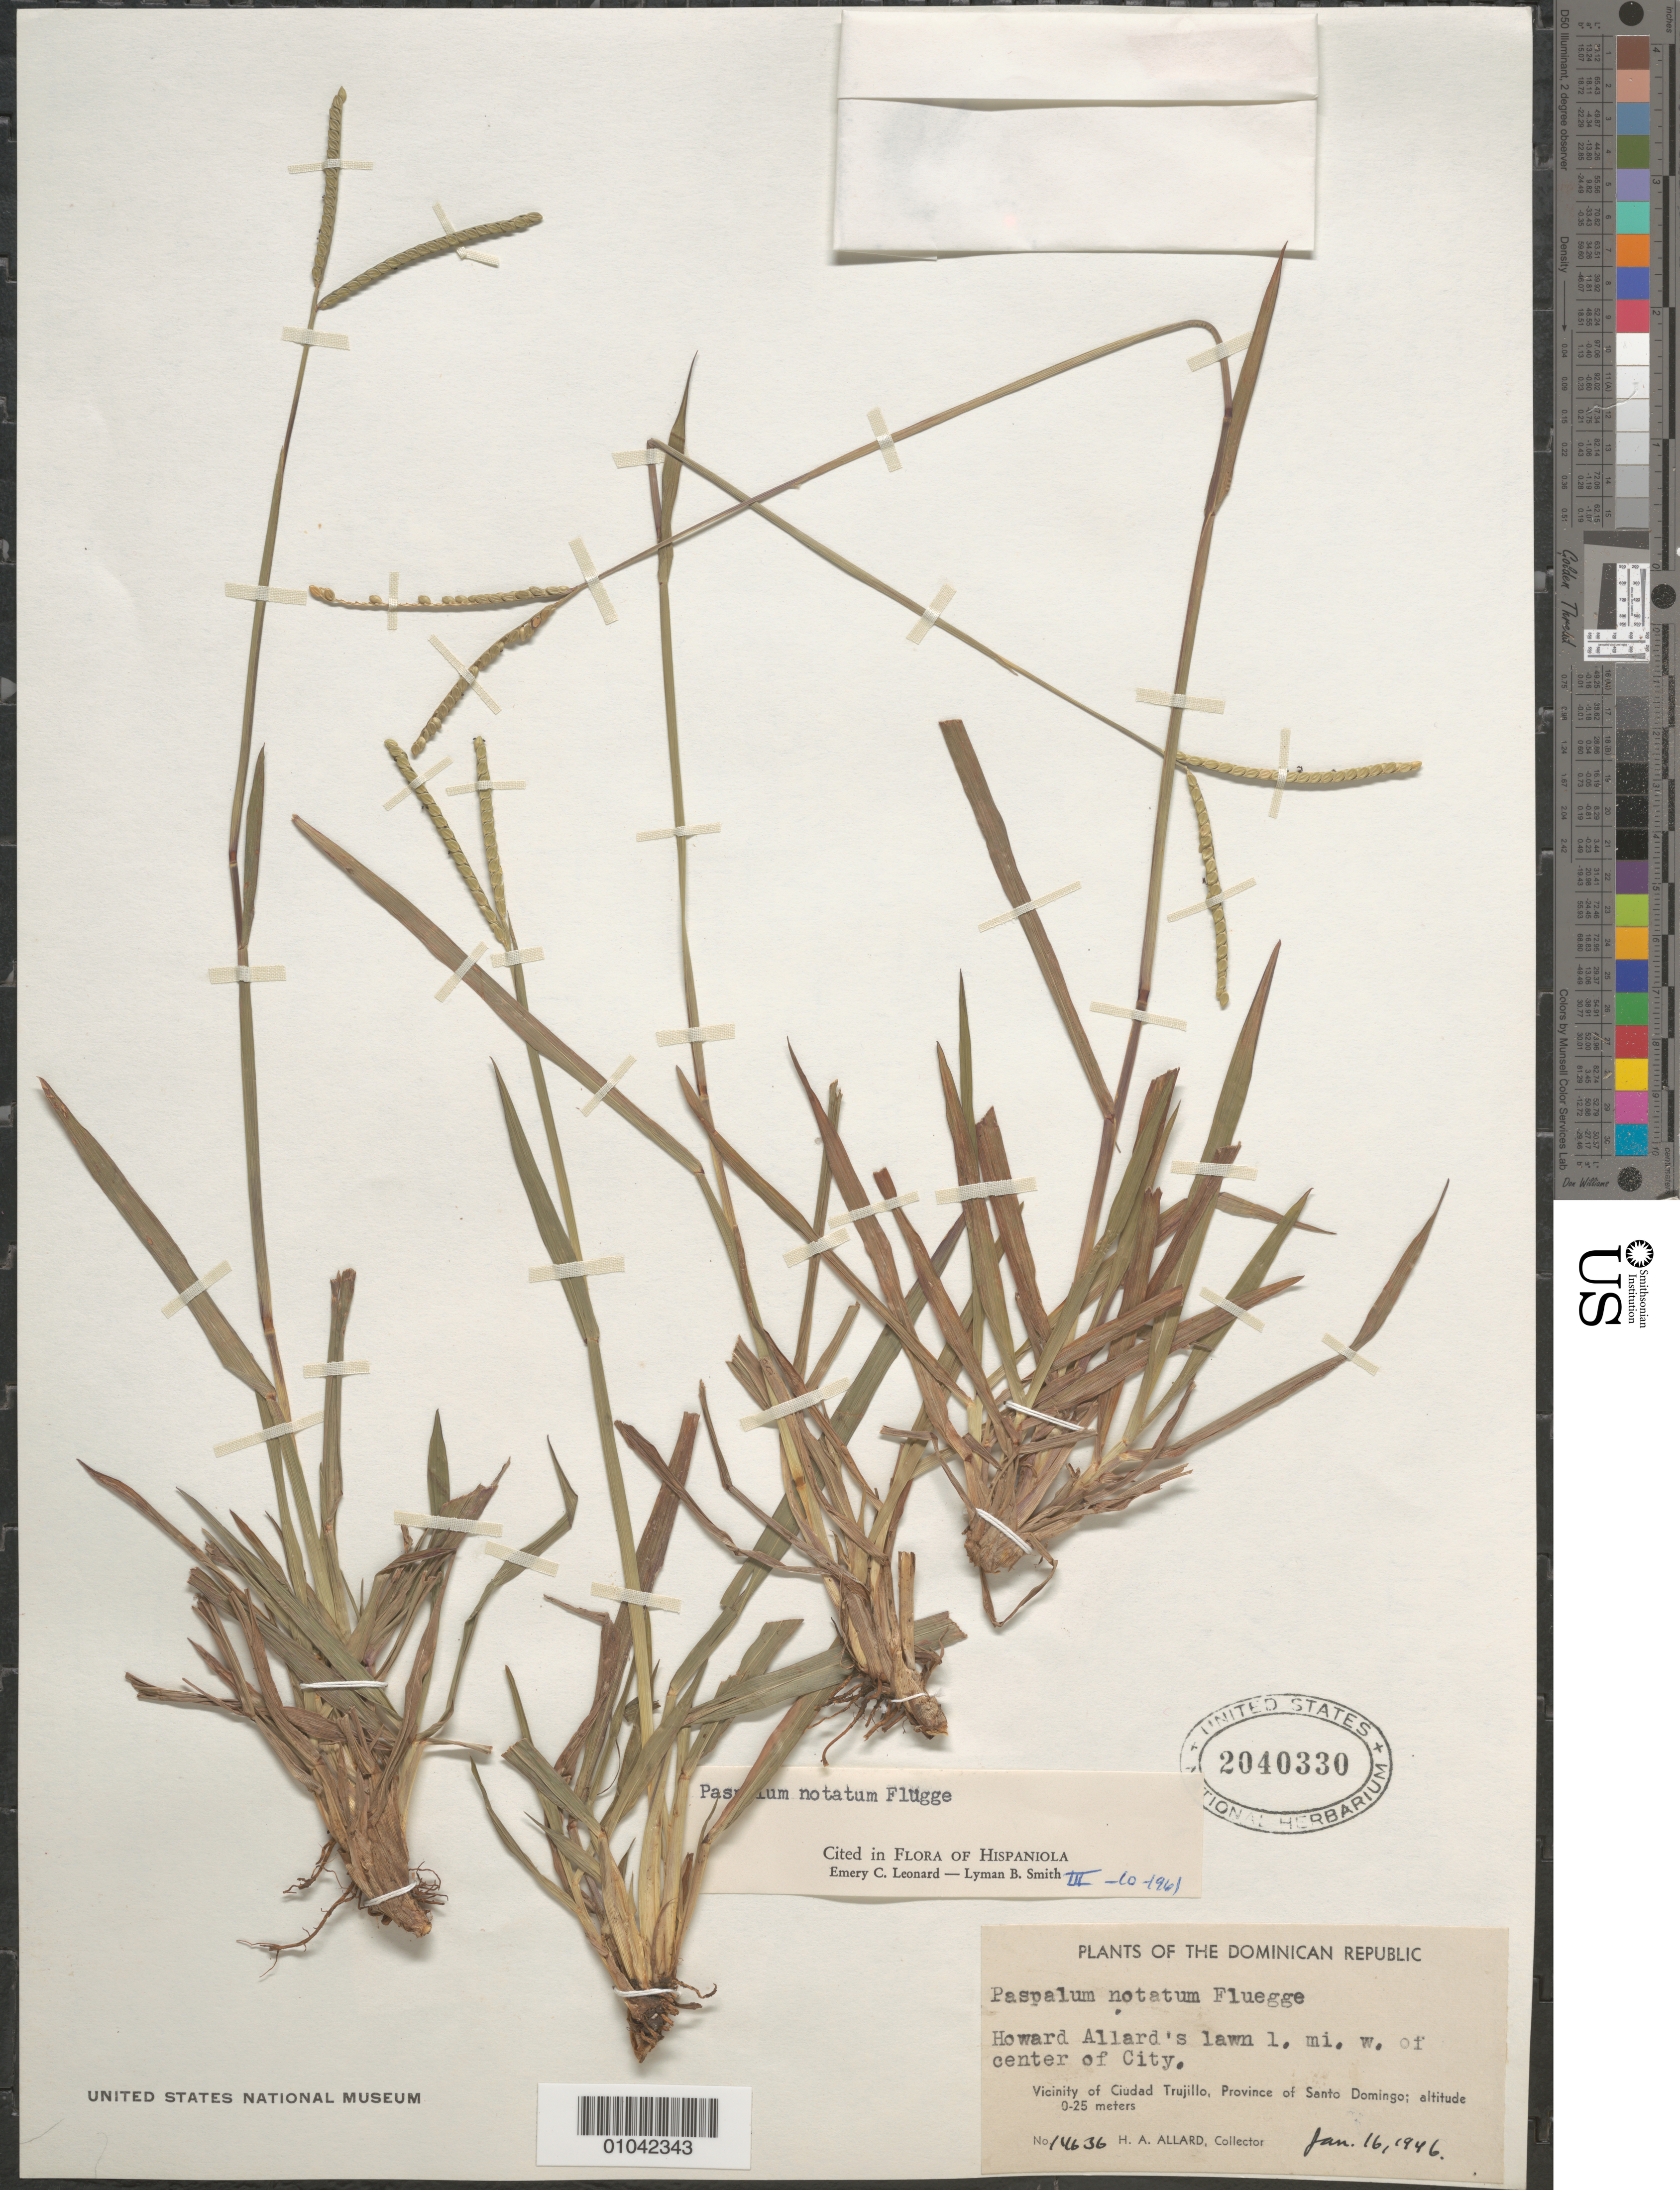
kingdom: Plantae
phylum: Tracheophyta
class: Liliopsida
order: Poales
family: Poaceae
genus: Paspalum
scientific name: Paspalum notatum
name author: Flüggé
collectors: H. A. Allard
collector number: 14636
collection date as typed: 16 Jan 1946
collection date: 1946-01-16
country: Dominican Republic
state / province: Distrito Nacional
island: Hispaniola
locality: Vicinity of Ciudad Trujillo, Howard Allard's lawn 1 mile W of center of city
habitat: on lawn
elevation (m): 0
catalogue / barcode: US 2040330